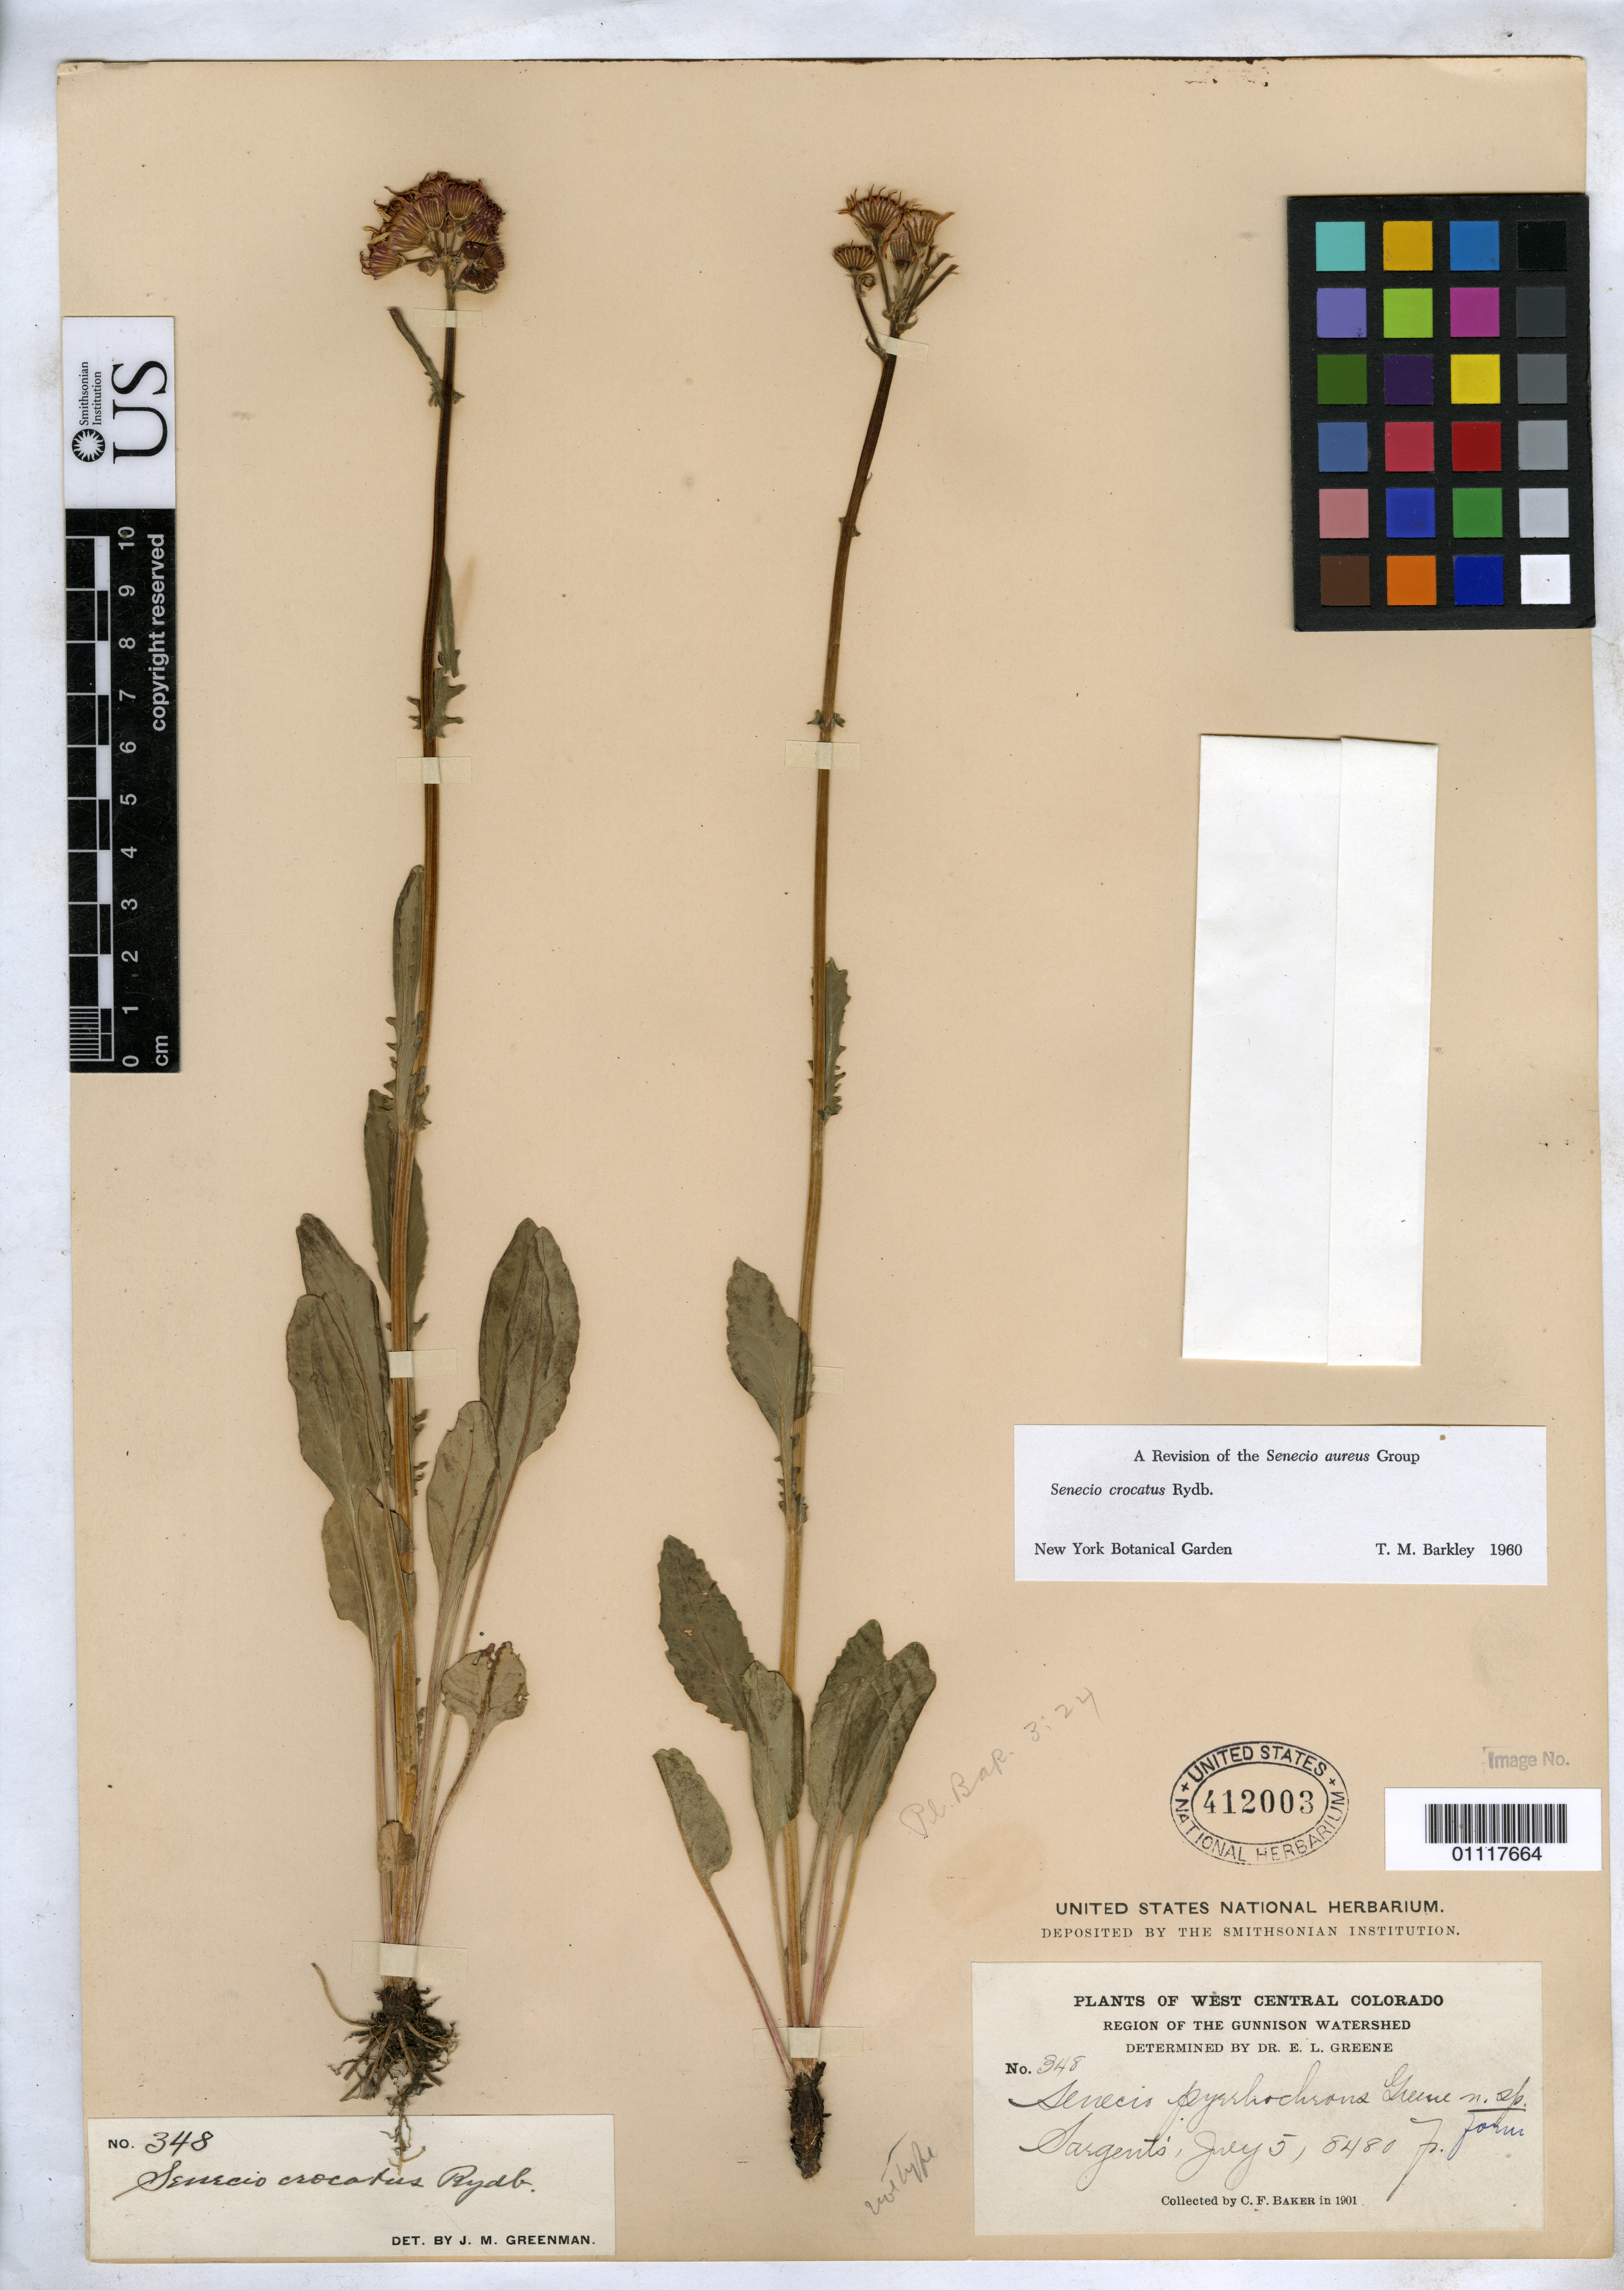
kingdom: Plantae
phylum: Tracheophyta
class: Magnoliopsida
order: Asterales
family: Asteraceae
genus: Senecio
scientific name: Senecio pyrrhochrous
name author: Greene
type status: Syntype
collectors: C. F. Baker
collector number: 348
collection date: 1901-07-05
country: United States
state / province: Colorado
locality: Region of the Gunnison watershed, Sargent's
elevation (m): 2585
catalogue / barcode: US 412003